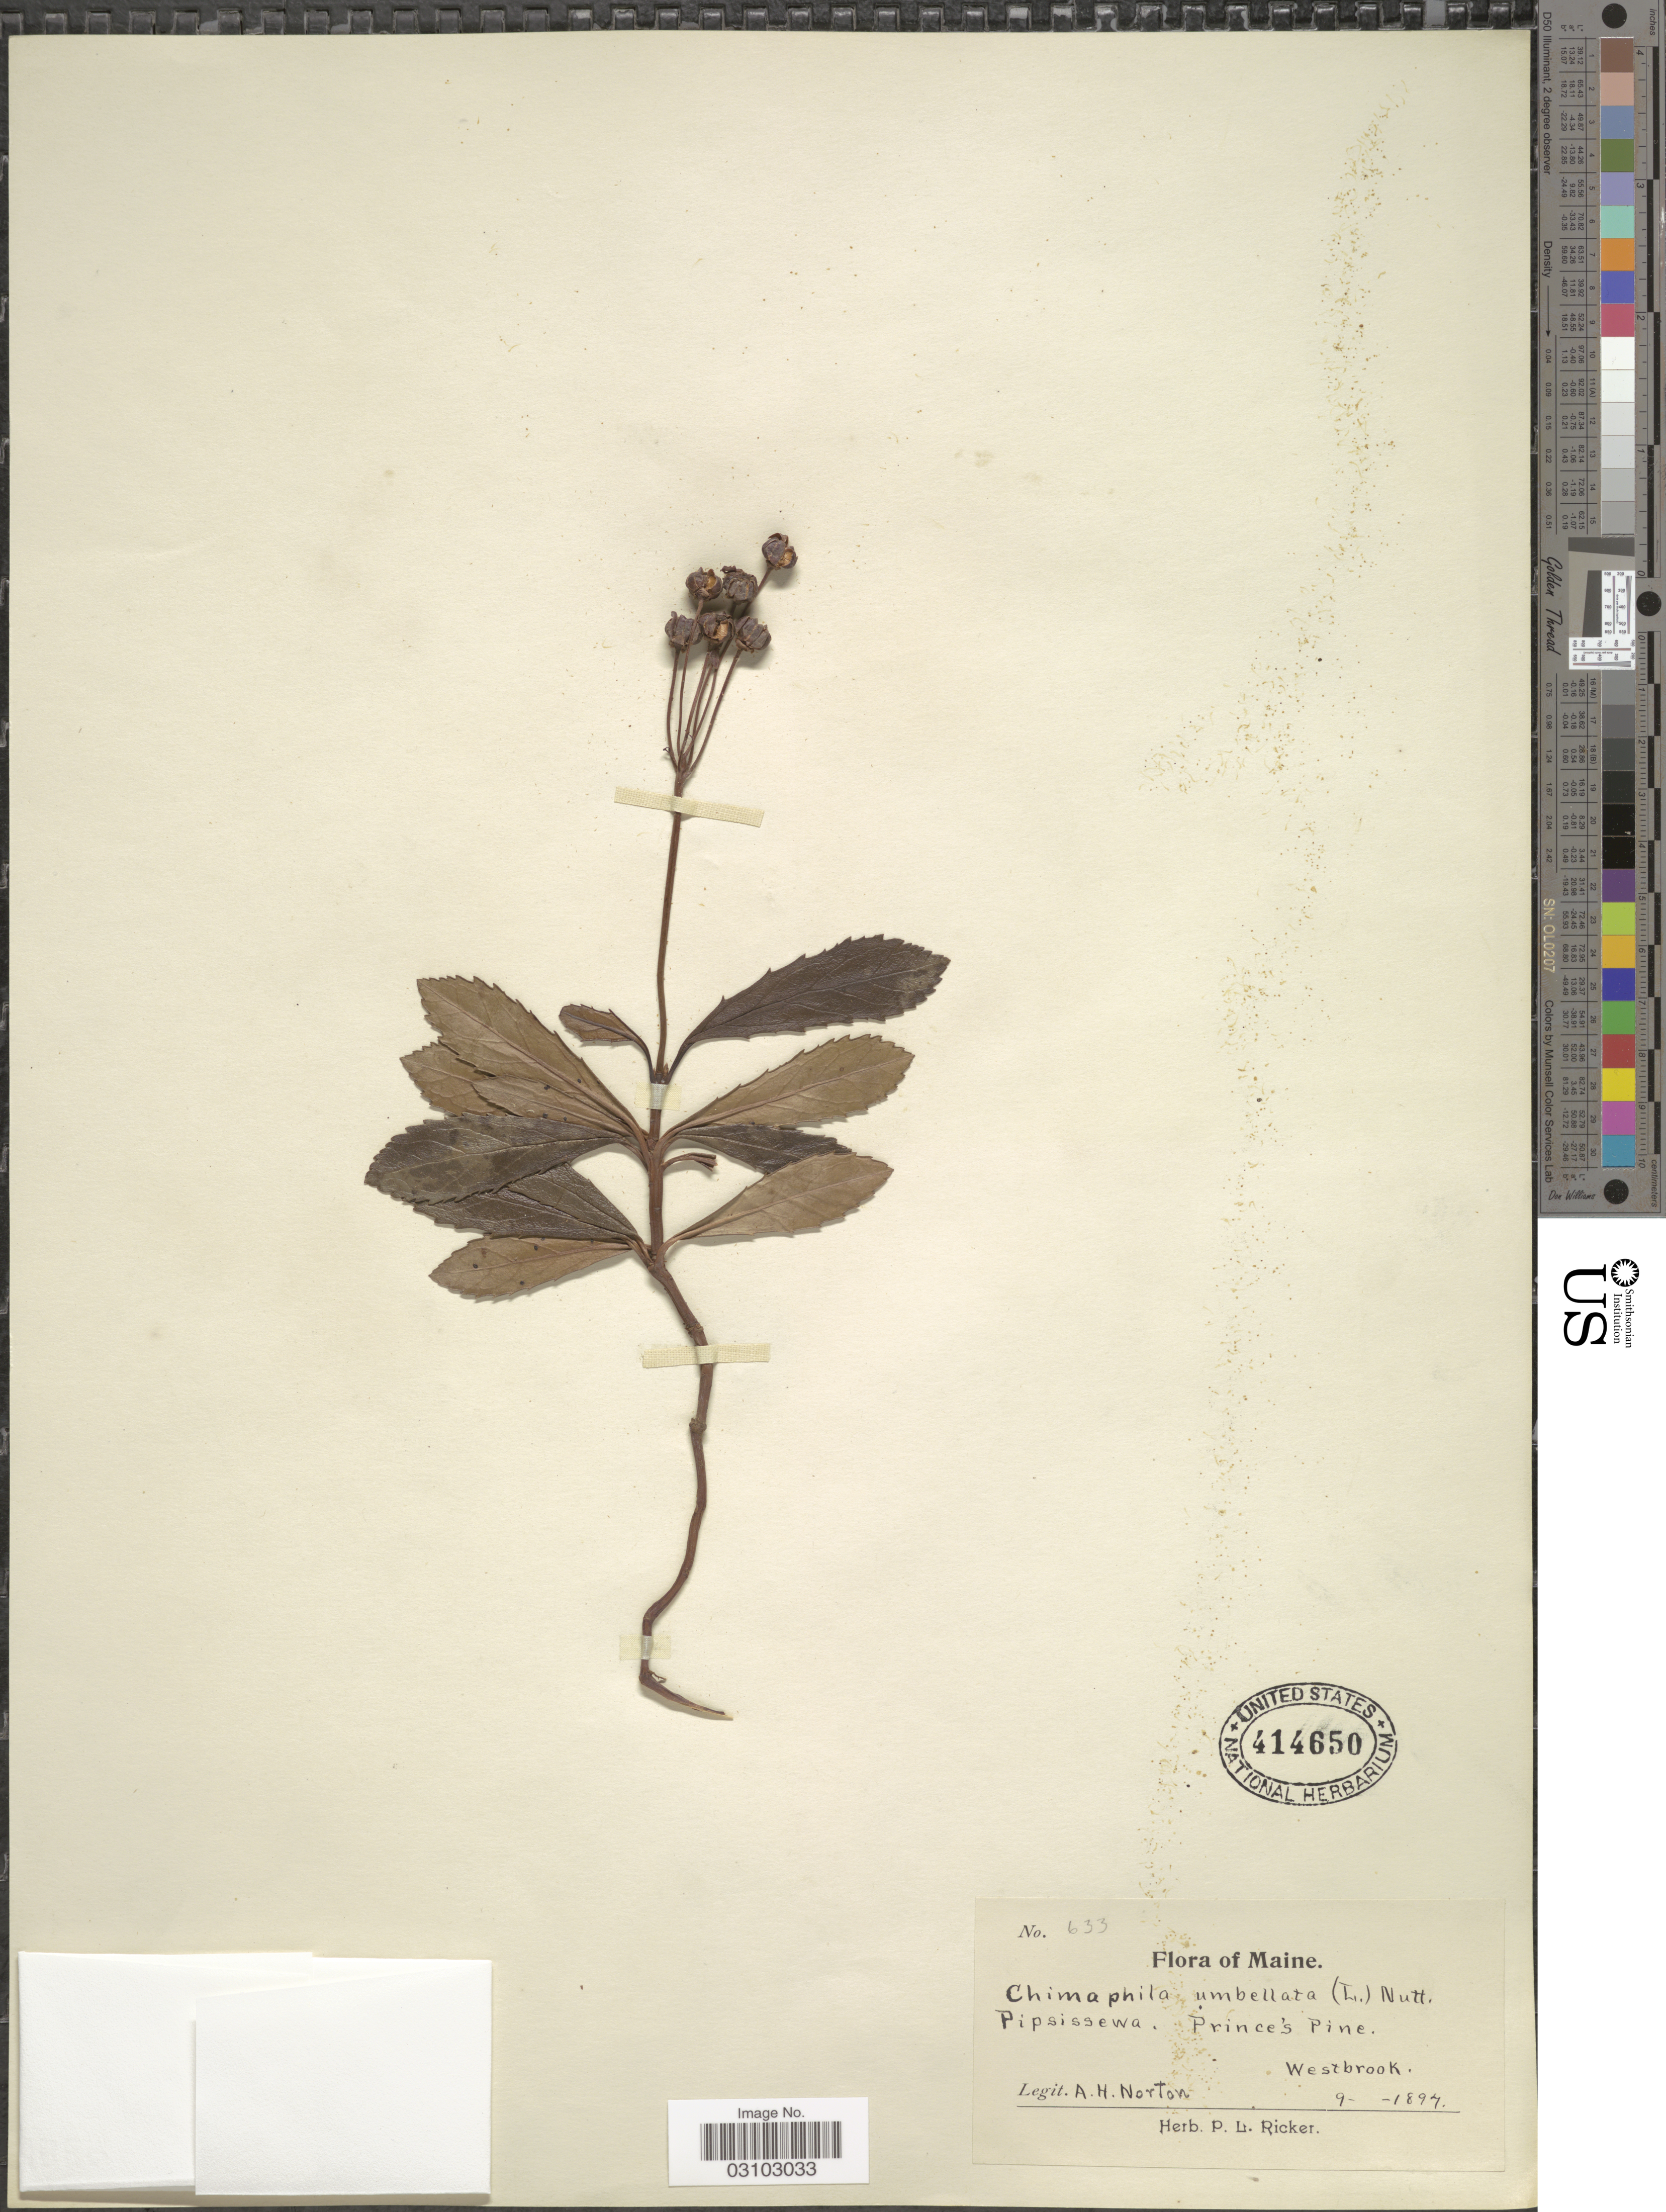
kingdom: Plantae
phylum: Tracheophyta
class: Magnoliopsida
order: Ericales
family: Ericaceae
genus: Chimaphila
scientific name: Chimaphila umbellata subsp. cisatlantica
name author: (S.F. Blake) Hultén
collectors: A. Norton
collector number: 633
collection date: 1894-09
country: United States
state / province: Maine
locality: Prince's Pine. Westbrook.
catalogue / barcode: US 414650